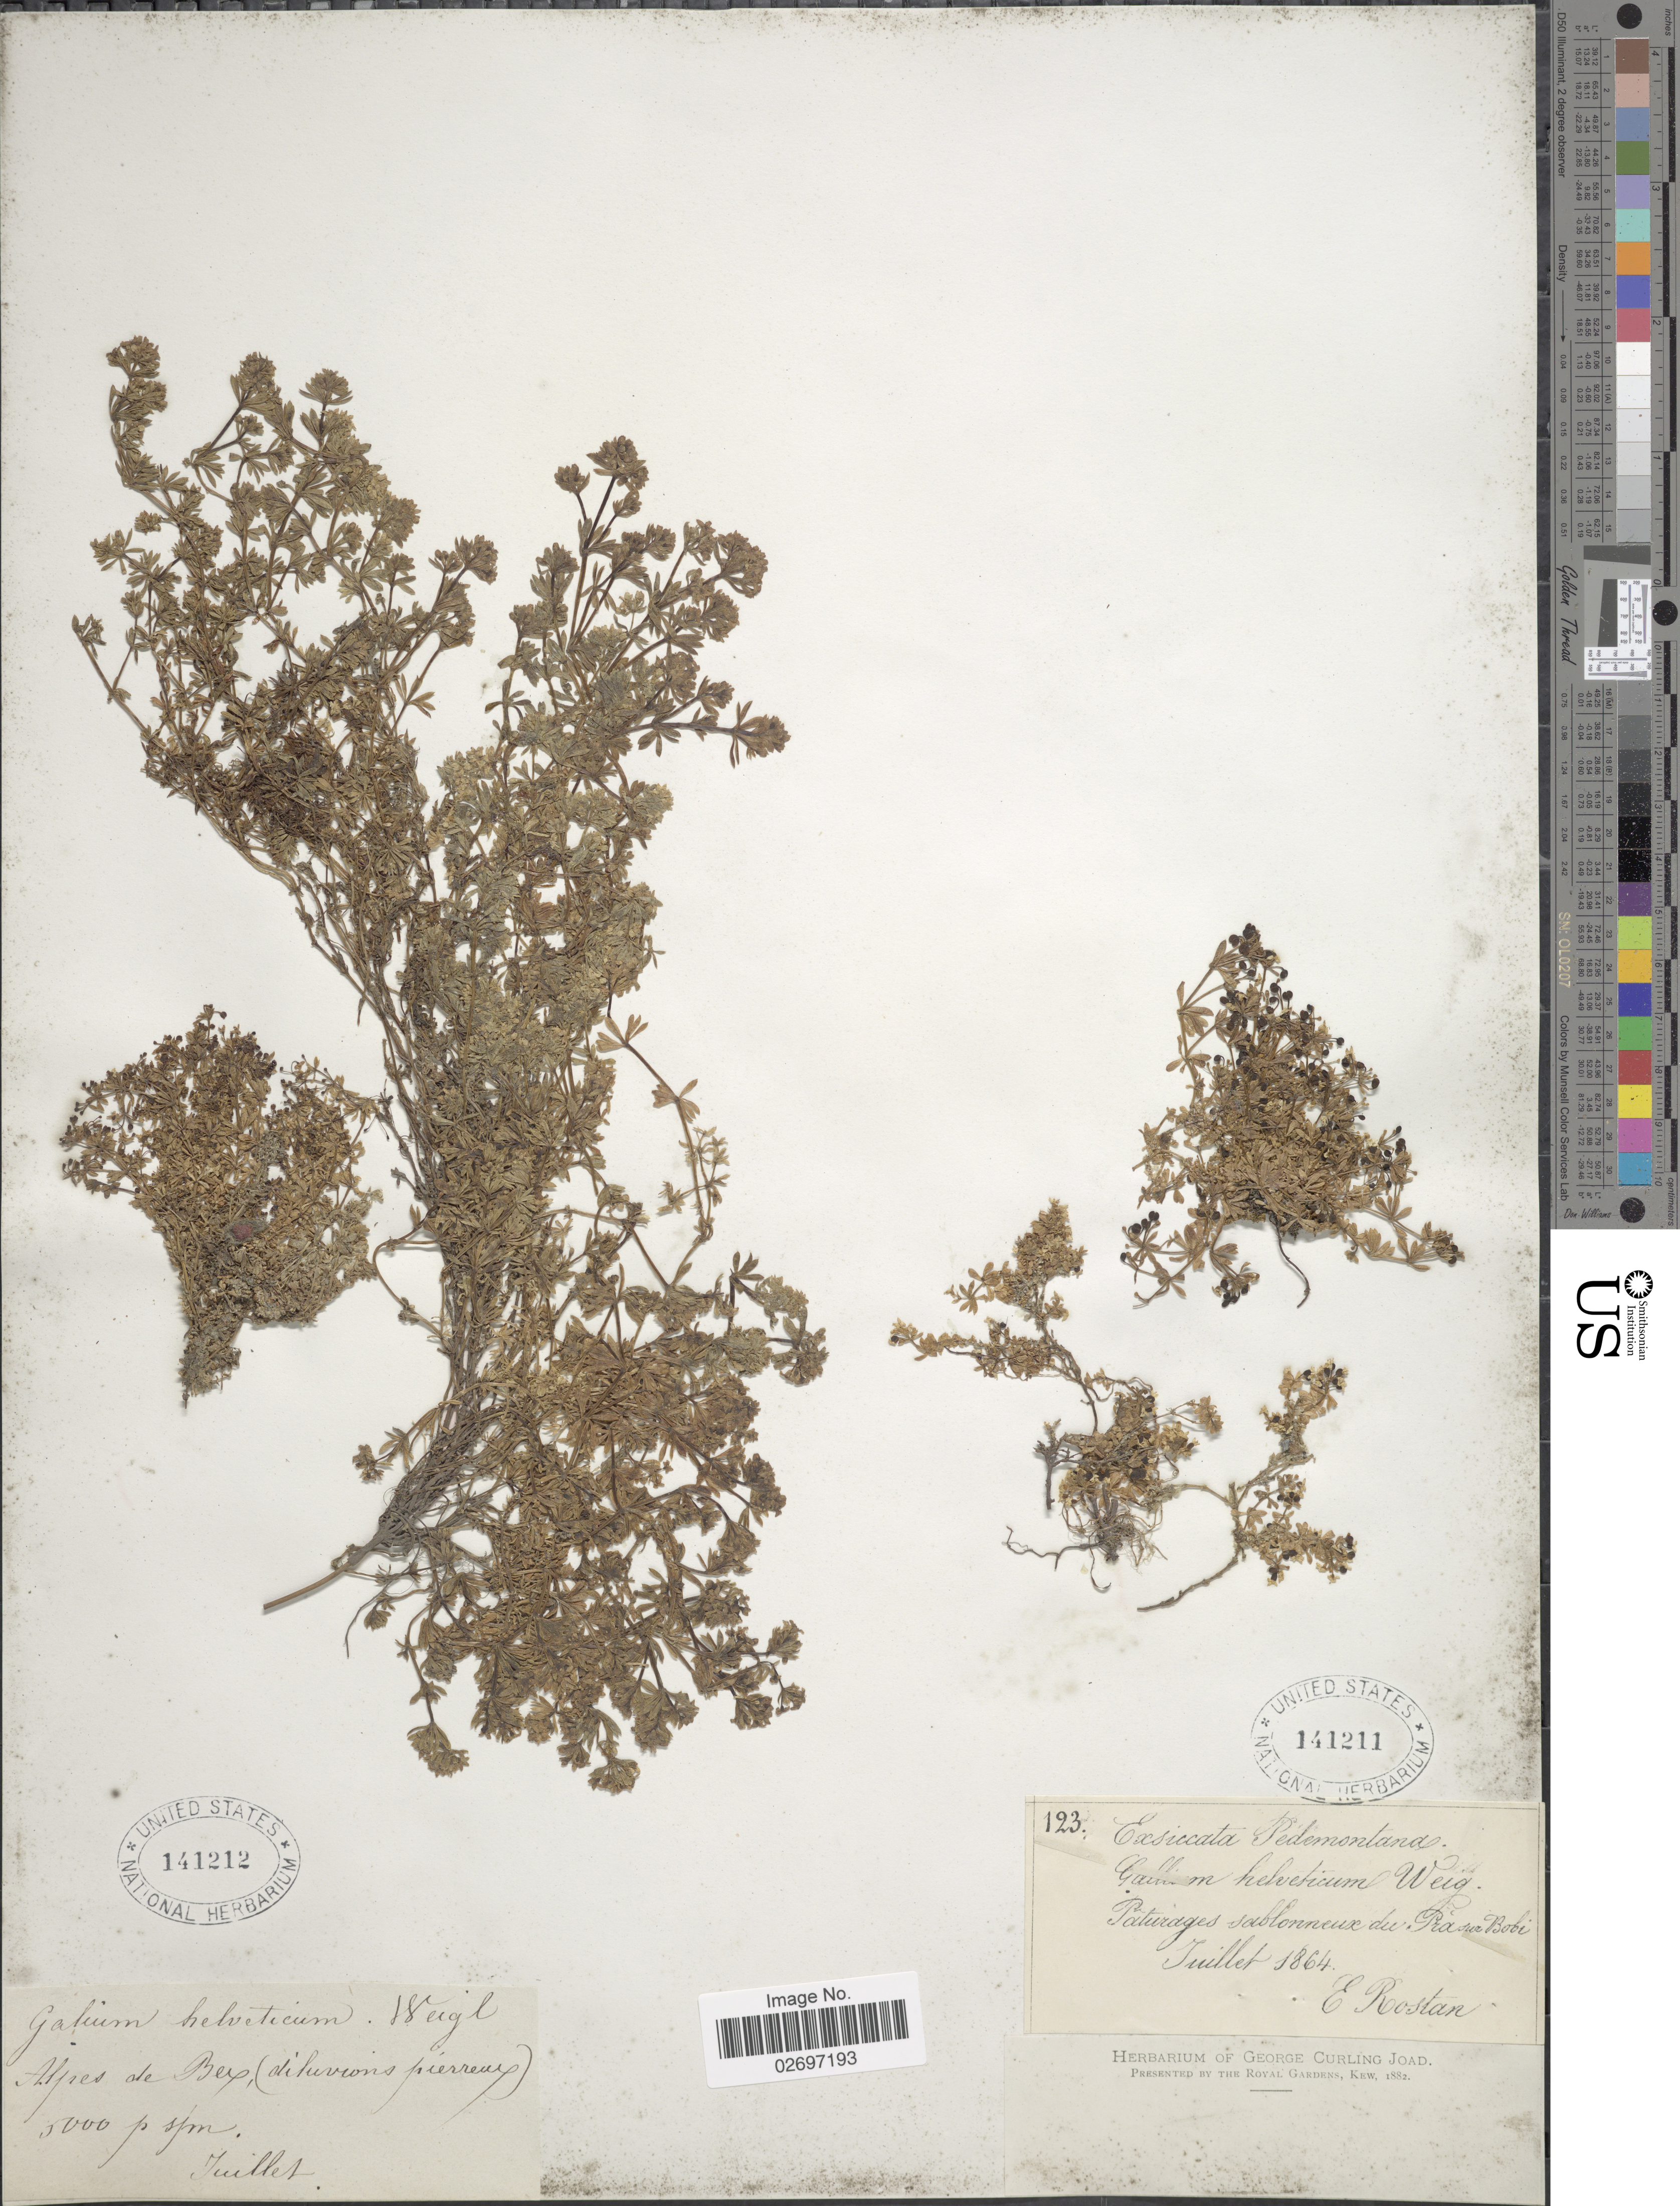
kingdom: Plantae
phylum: Tracheophyta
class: Magnoliopsida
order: Gentianales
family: Rubiaceae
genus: Galium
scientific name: Galium helveticum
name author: Weigel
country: Switzerland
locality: Alpes de Bex, (diluvions pierreux)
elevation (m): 1524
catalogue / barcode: US 141212